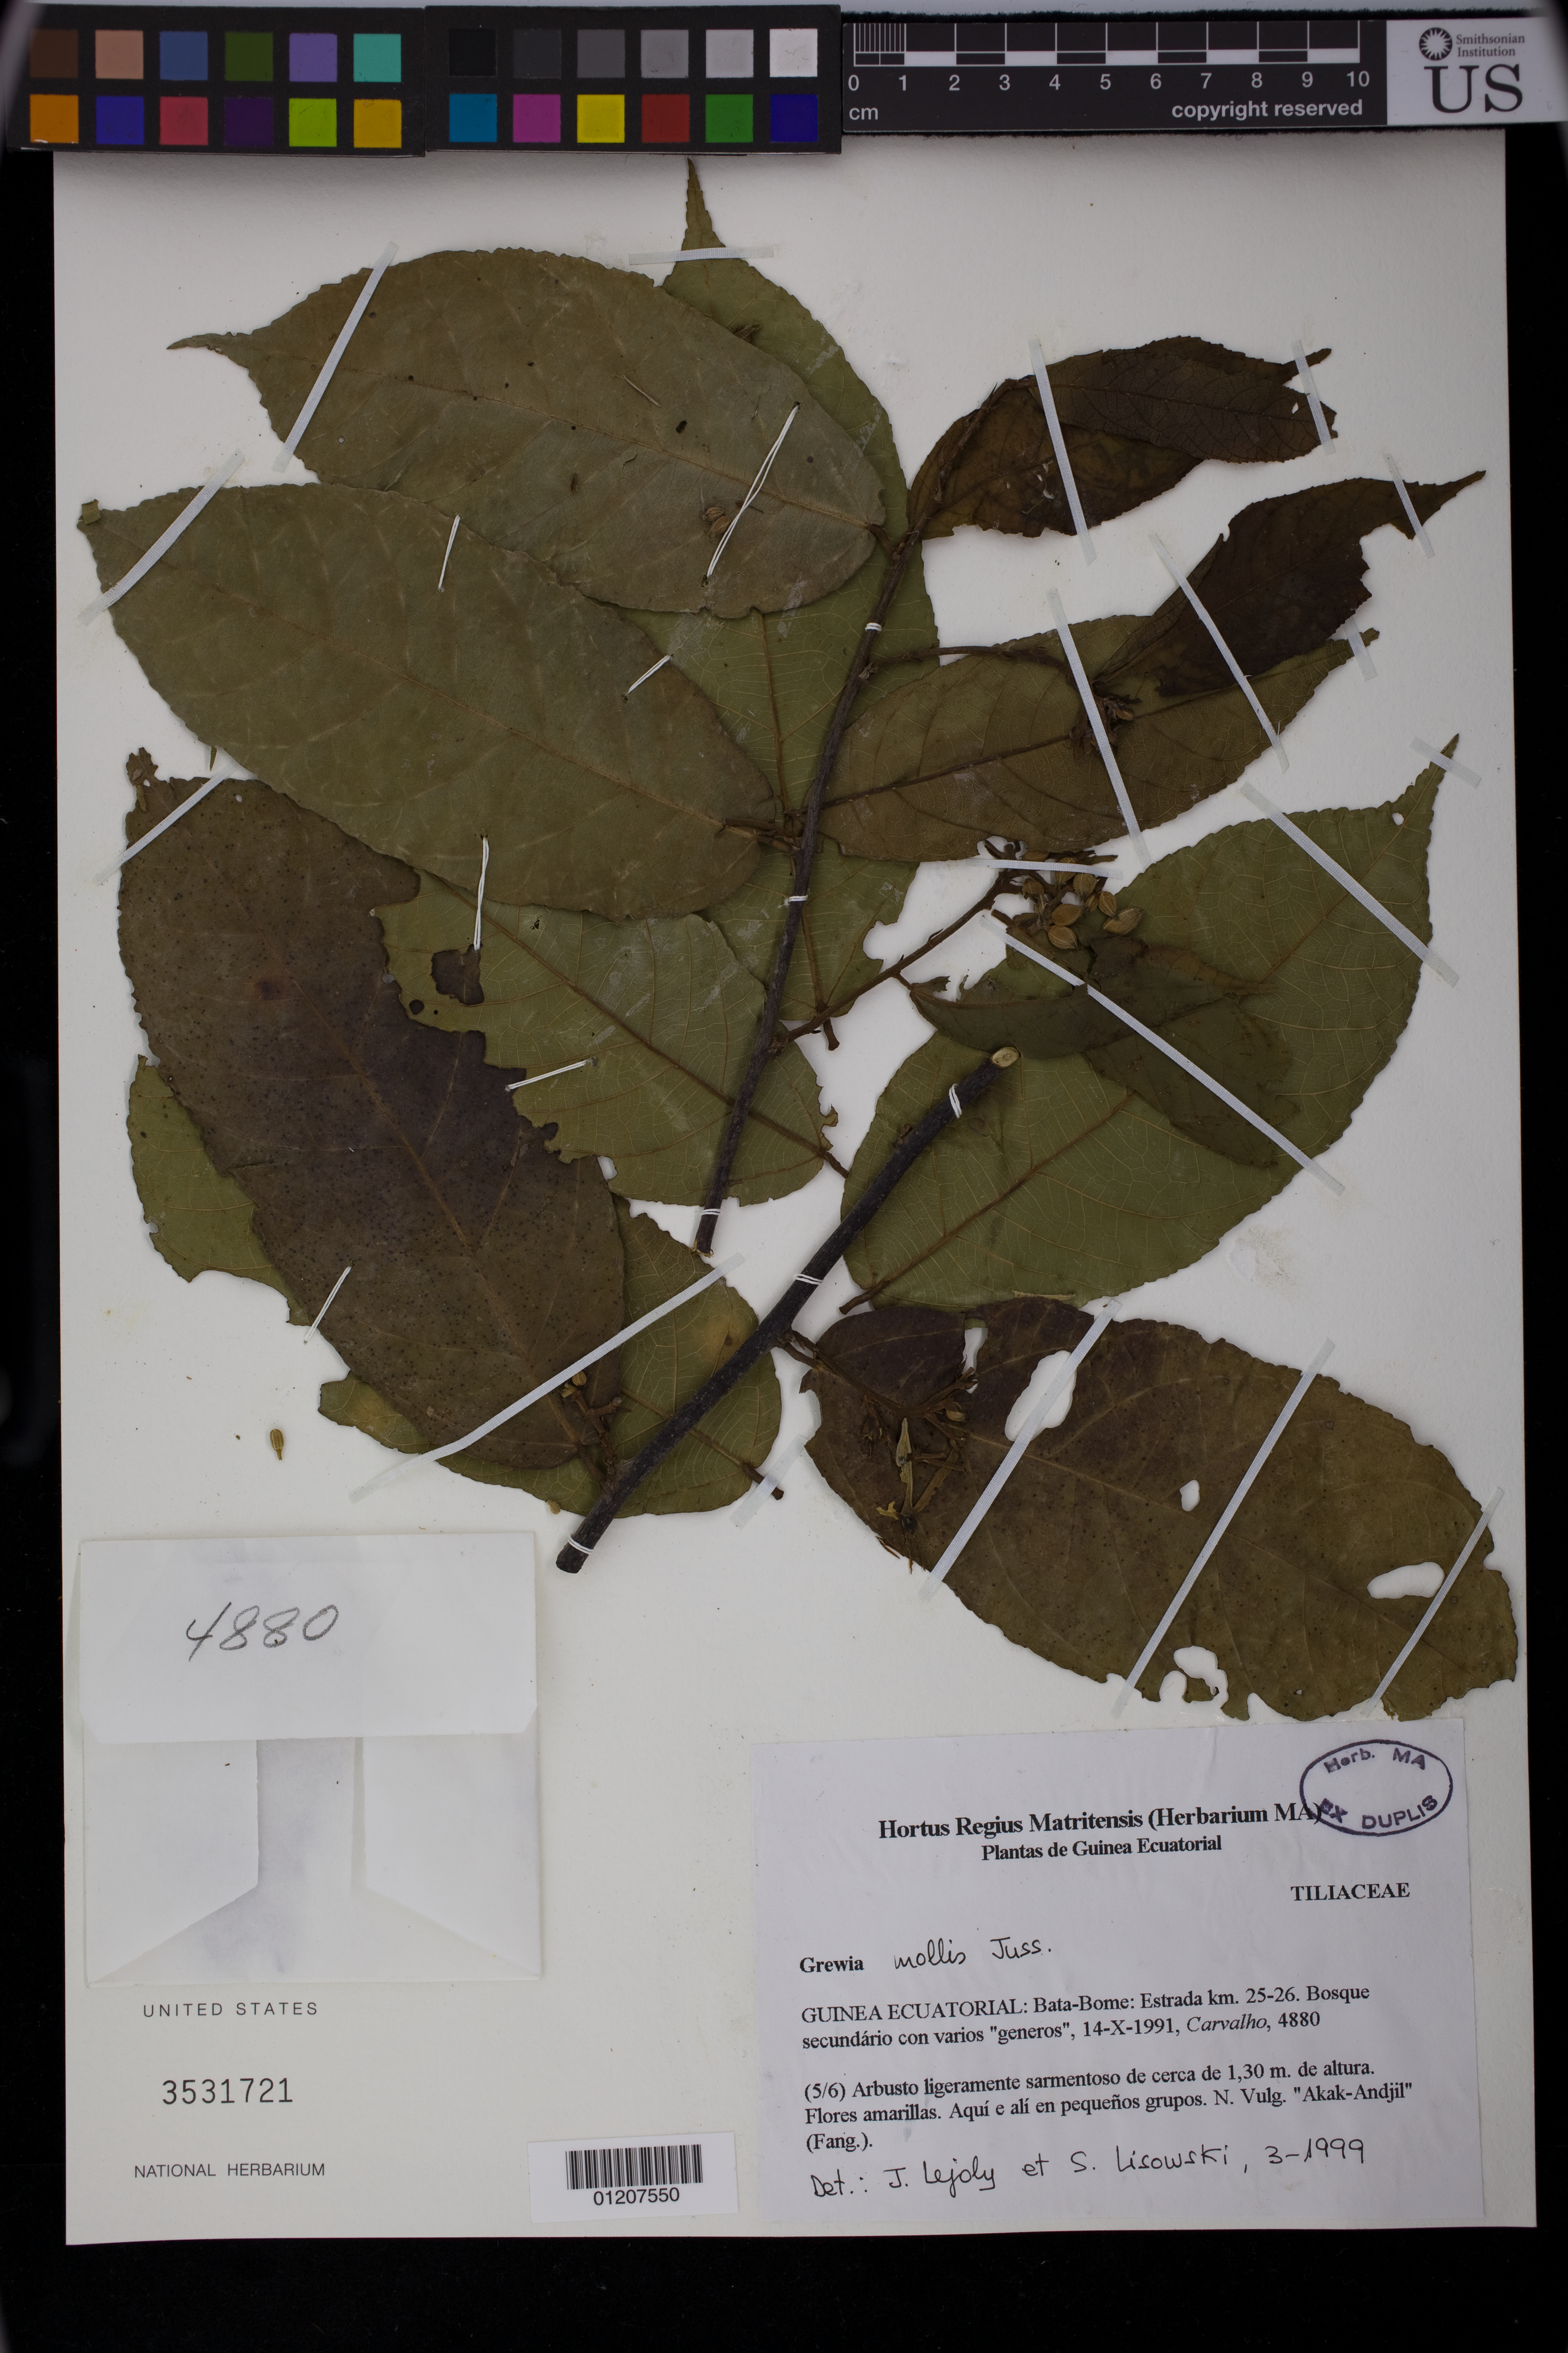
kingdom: Plantae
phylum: Tracheophyta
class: Magnoliopsida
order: Malvales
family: Malvaceae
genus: Ancistrocarpus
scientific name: Ancistrocarpus densispinosus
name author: Oliv.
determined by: Dorr, L. J., (BOT), Smithsonian Institution - National Museum of Natural History (UNITED STATES)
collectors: M. F. Carvalho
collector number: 4880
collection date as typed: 14 Oct 1991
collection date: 1991-10-14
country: Equatorial Guinea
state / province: Litoral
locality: Bata-Bome: Estrada km. 25-26.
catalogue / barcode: US 3531721